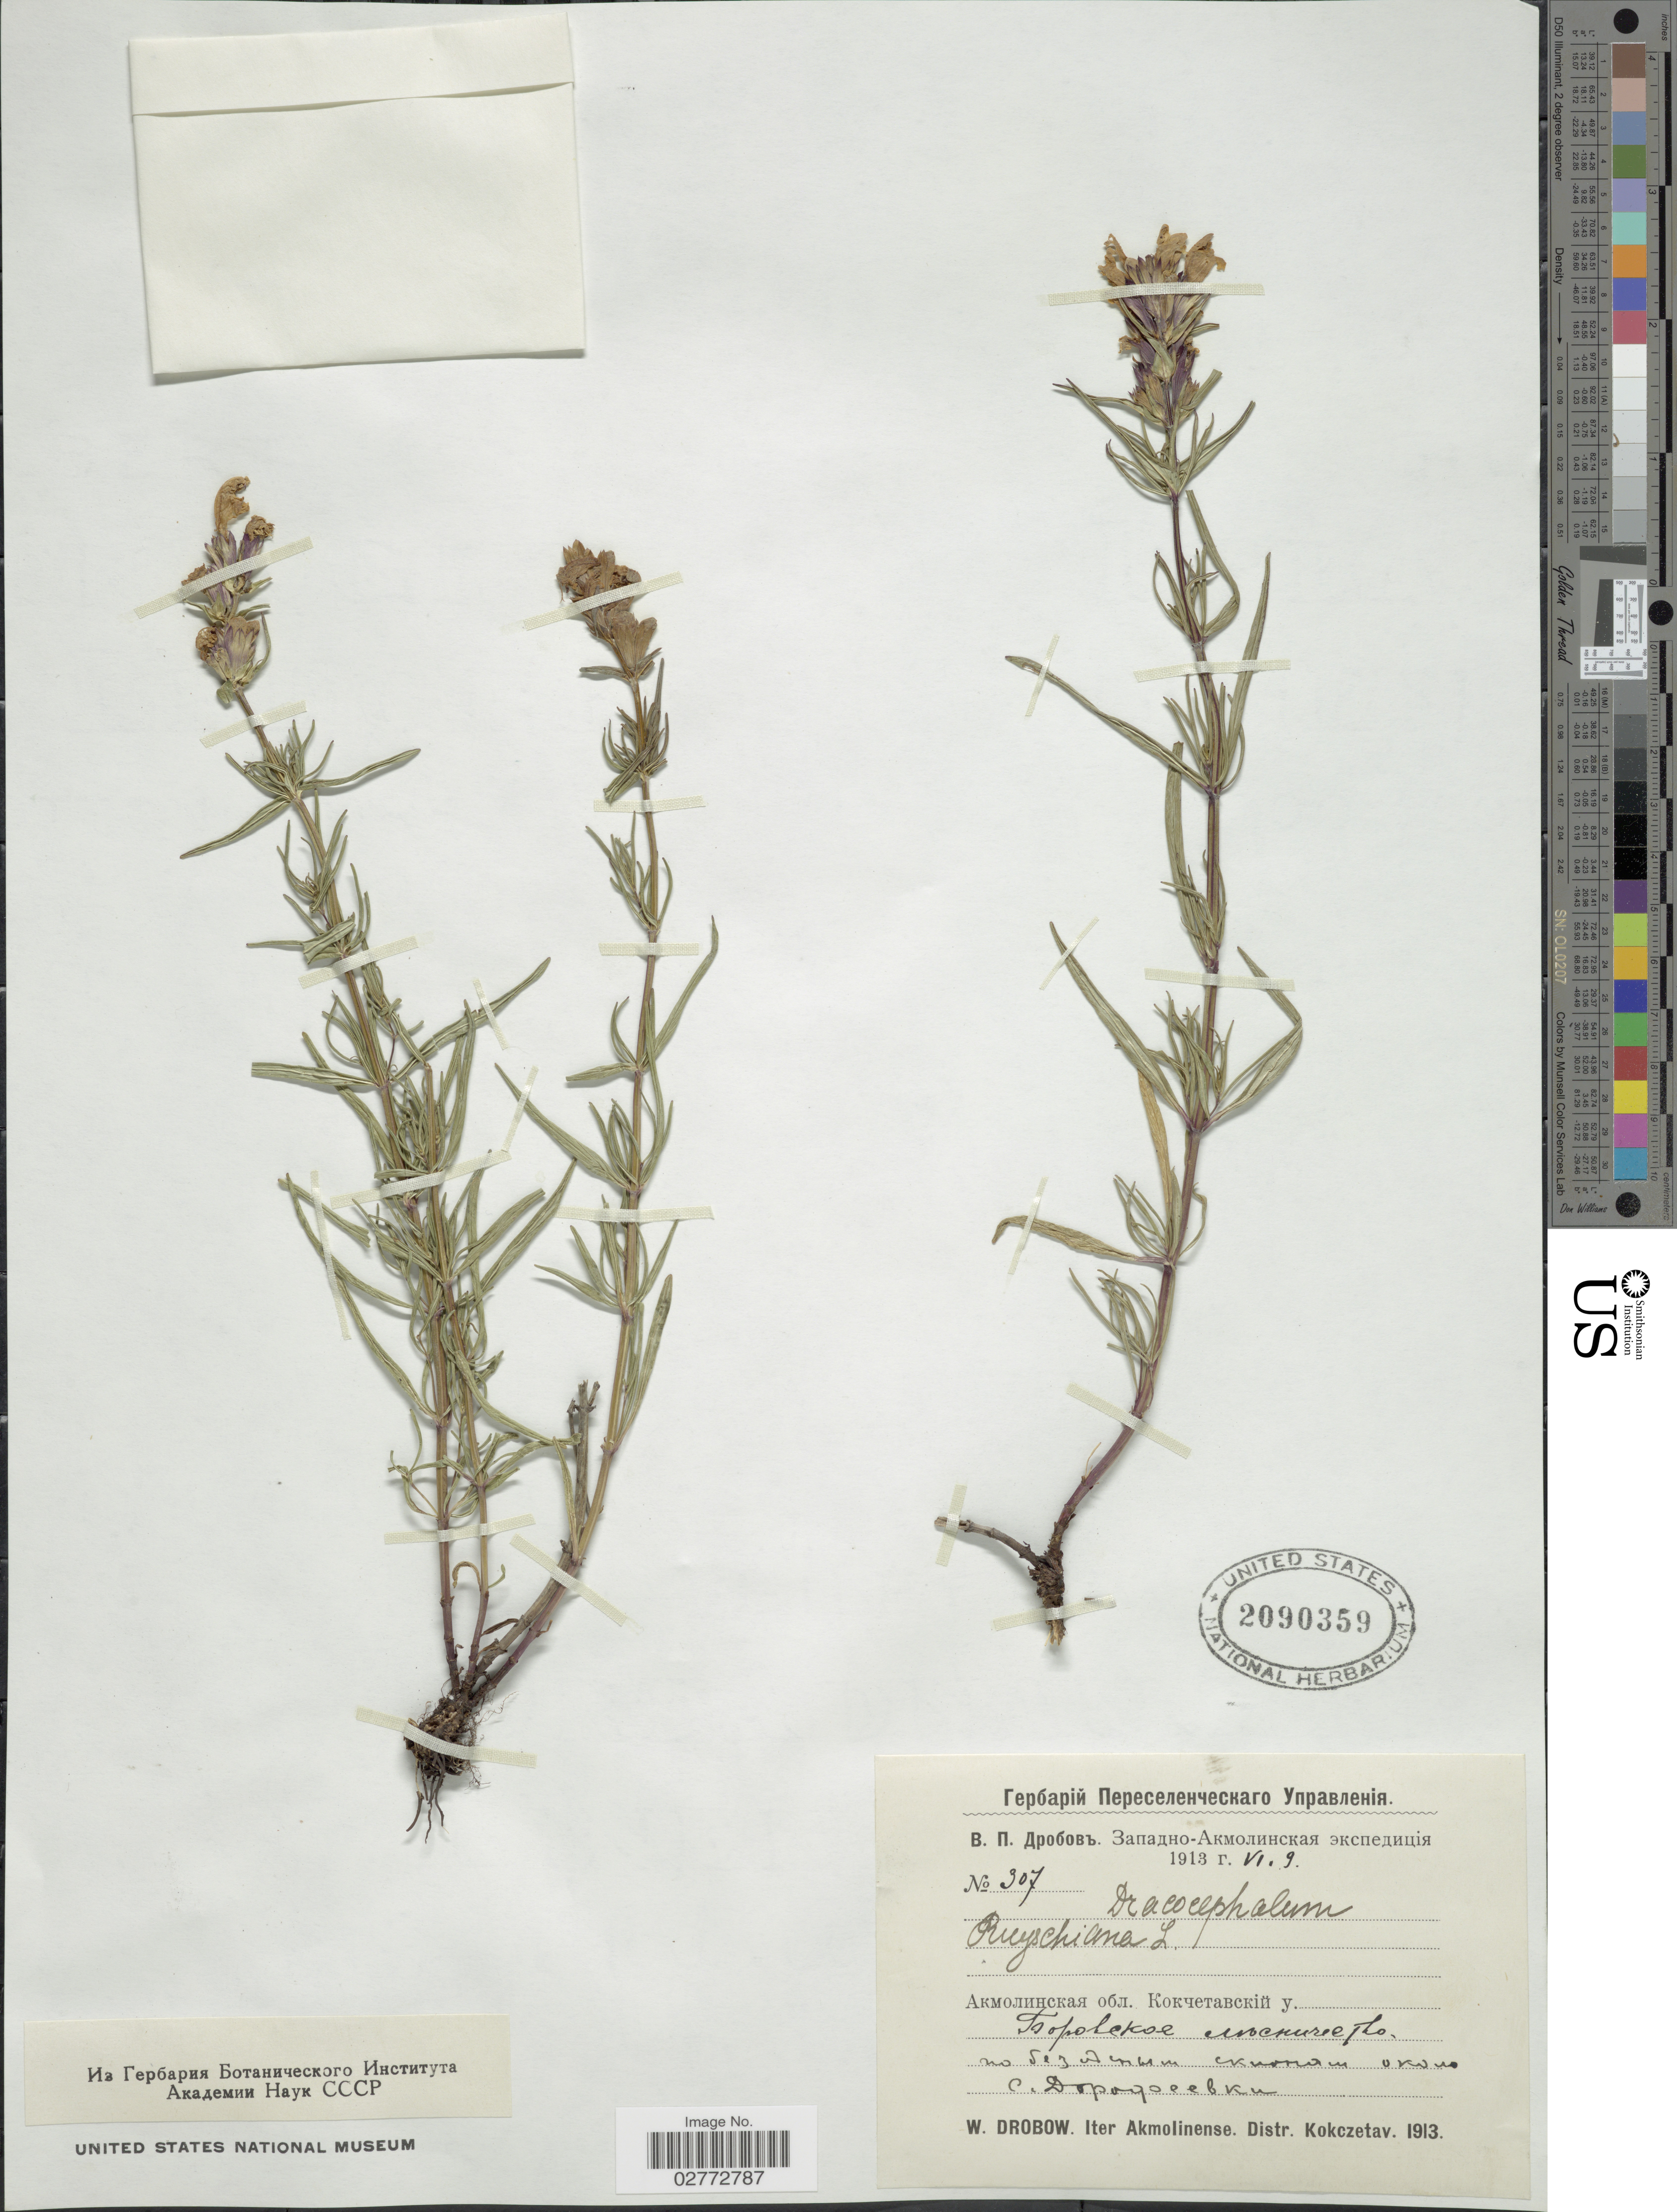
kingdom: Plantae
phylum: Tracheophyta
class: Magnoliopsida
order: Lamiales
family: Lamiaceae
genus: Dracocephalum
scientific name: Dracocephalum ruyschiana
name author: L.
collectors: W. Drobow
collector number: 307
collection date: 1913-06-09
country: Kazakhstan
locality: X. Iter Akmolinense. Distr. Kokczetav.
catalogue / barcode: US 2090359